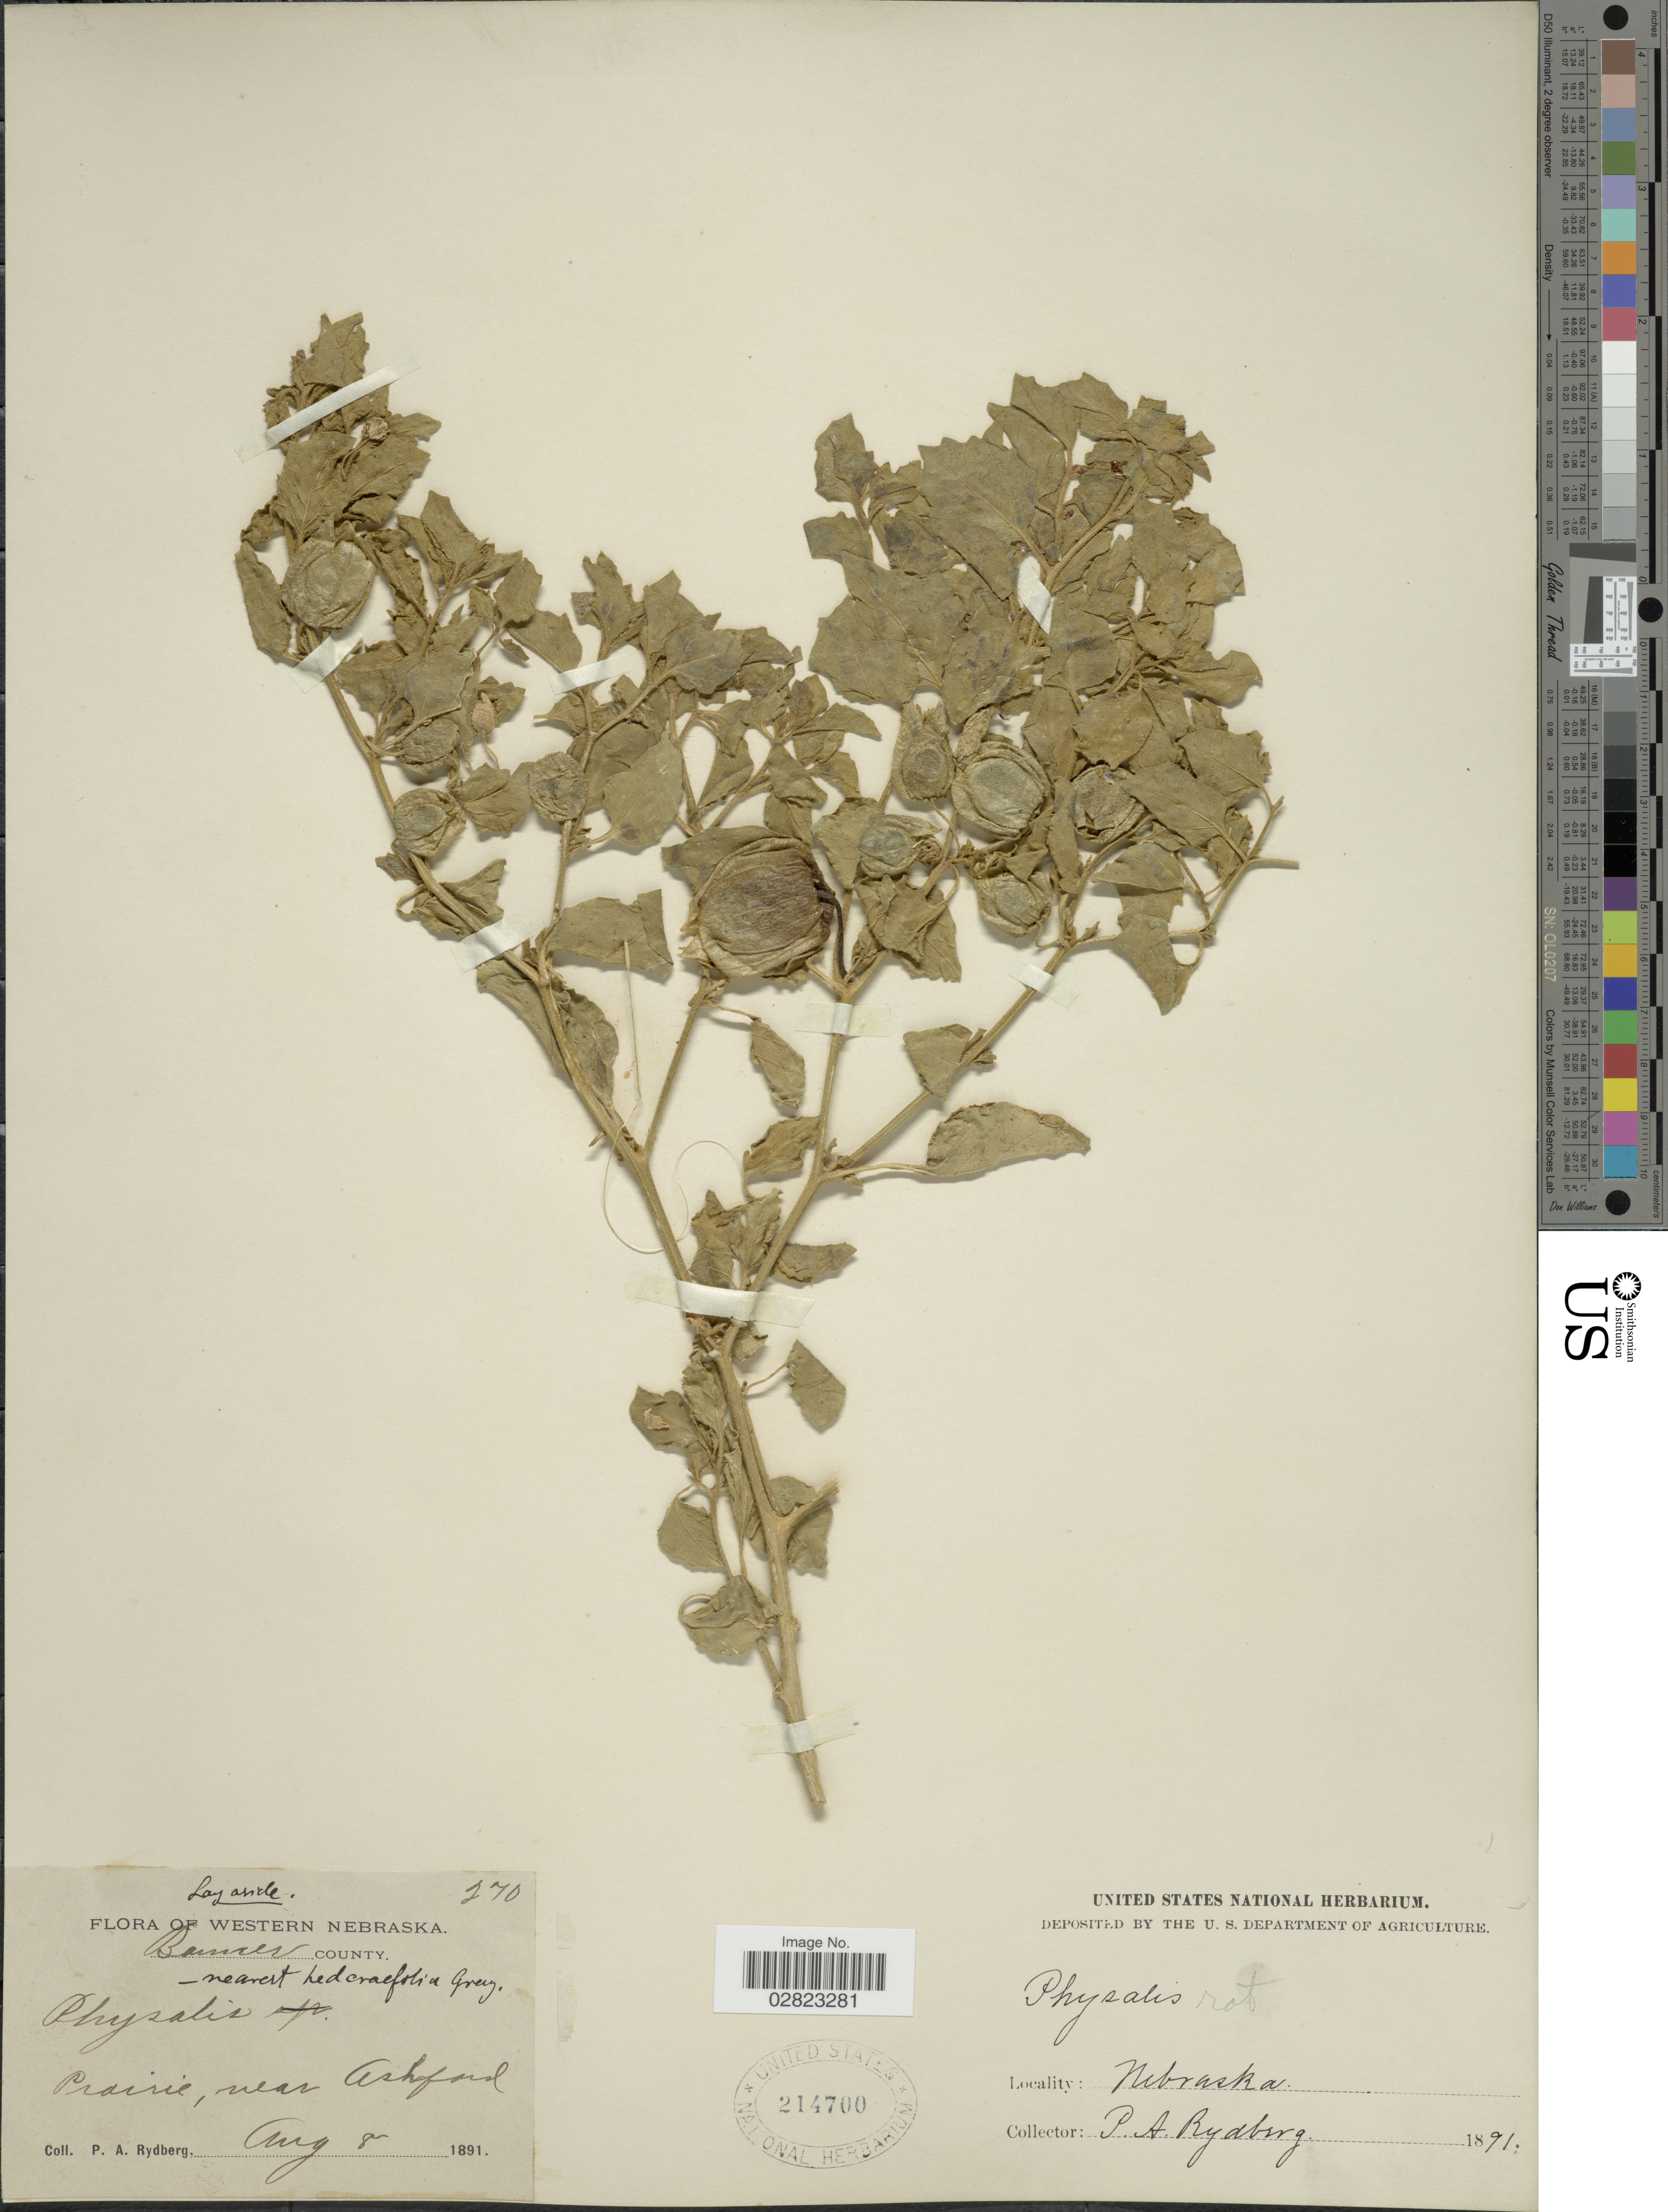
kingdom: Plantae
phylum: Tracheophyta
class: Magnoliopsida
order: Solanales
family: Solanaceae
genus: Physalis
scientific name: Physalis hederifolia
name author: A. Gray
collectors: P. A. Rydberg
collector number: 270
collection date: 1891-08-08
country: United States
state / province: Nebraska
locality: Western Nebraska. Banner County. Prairie, near Ashford.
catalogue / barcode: US 214700